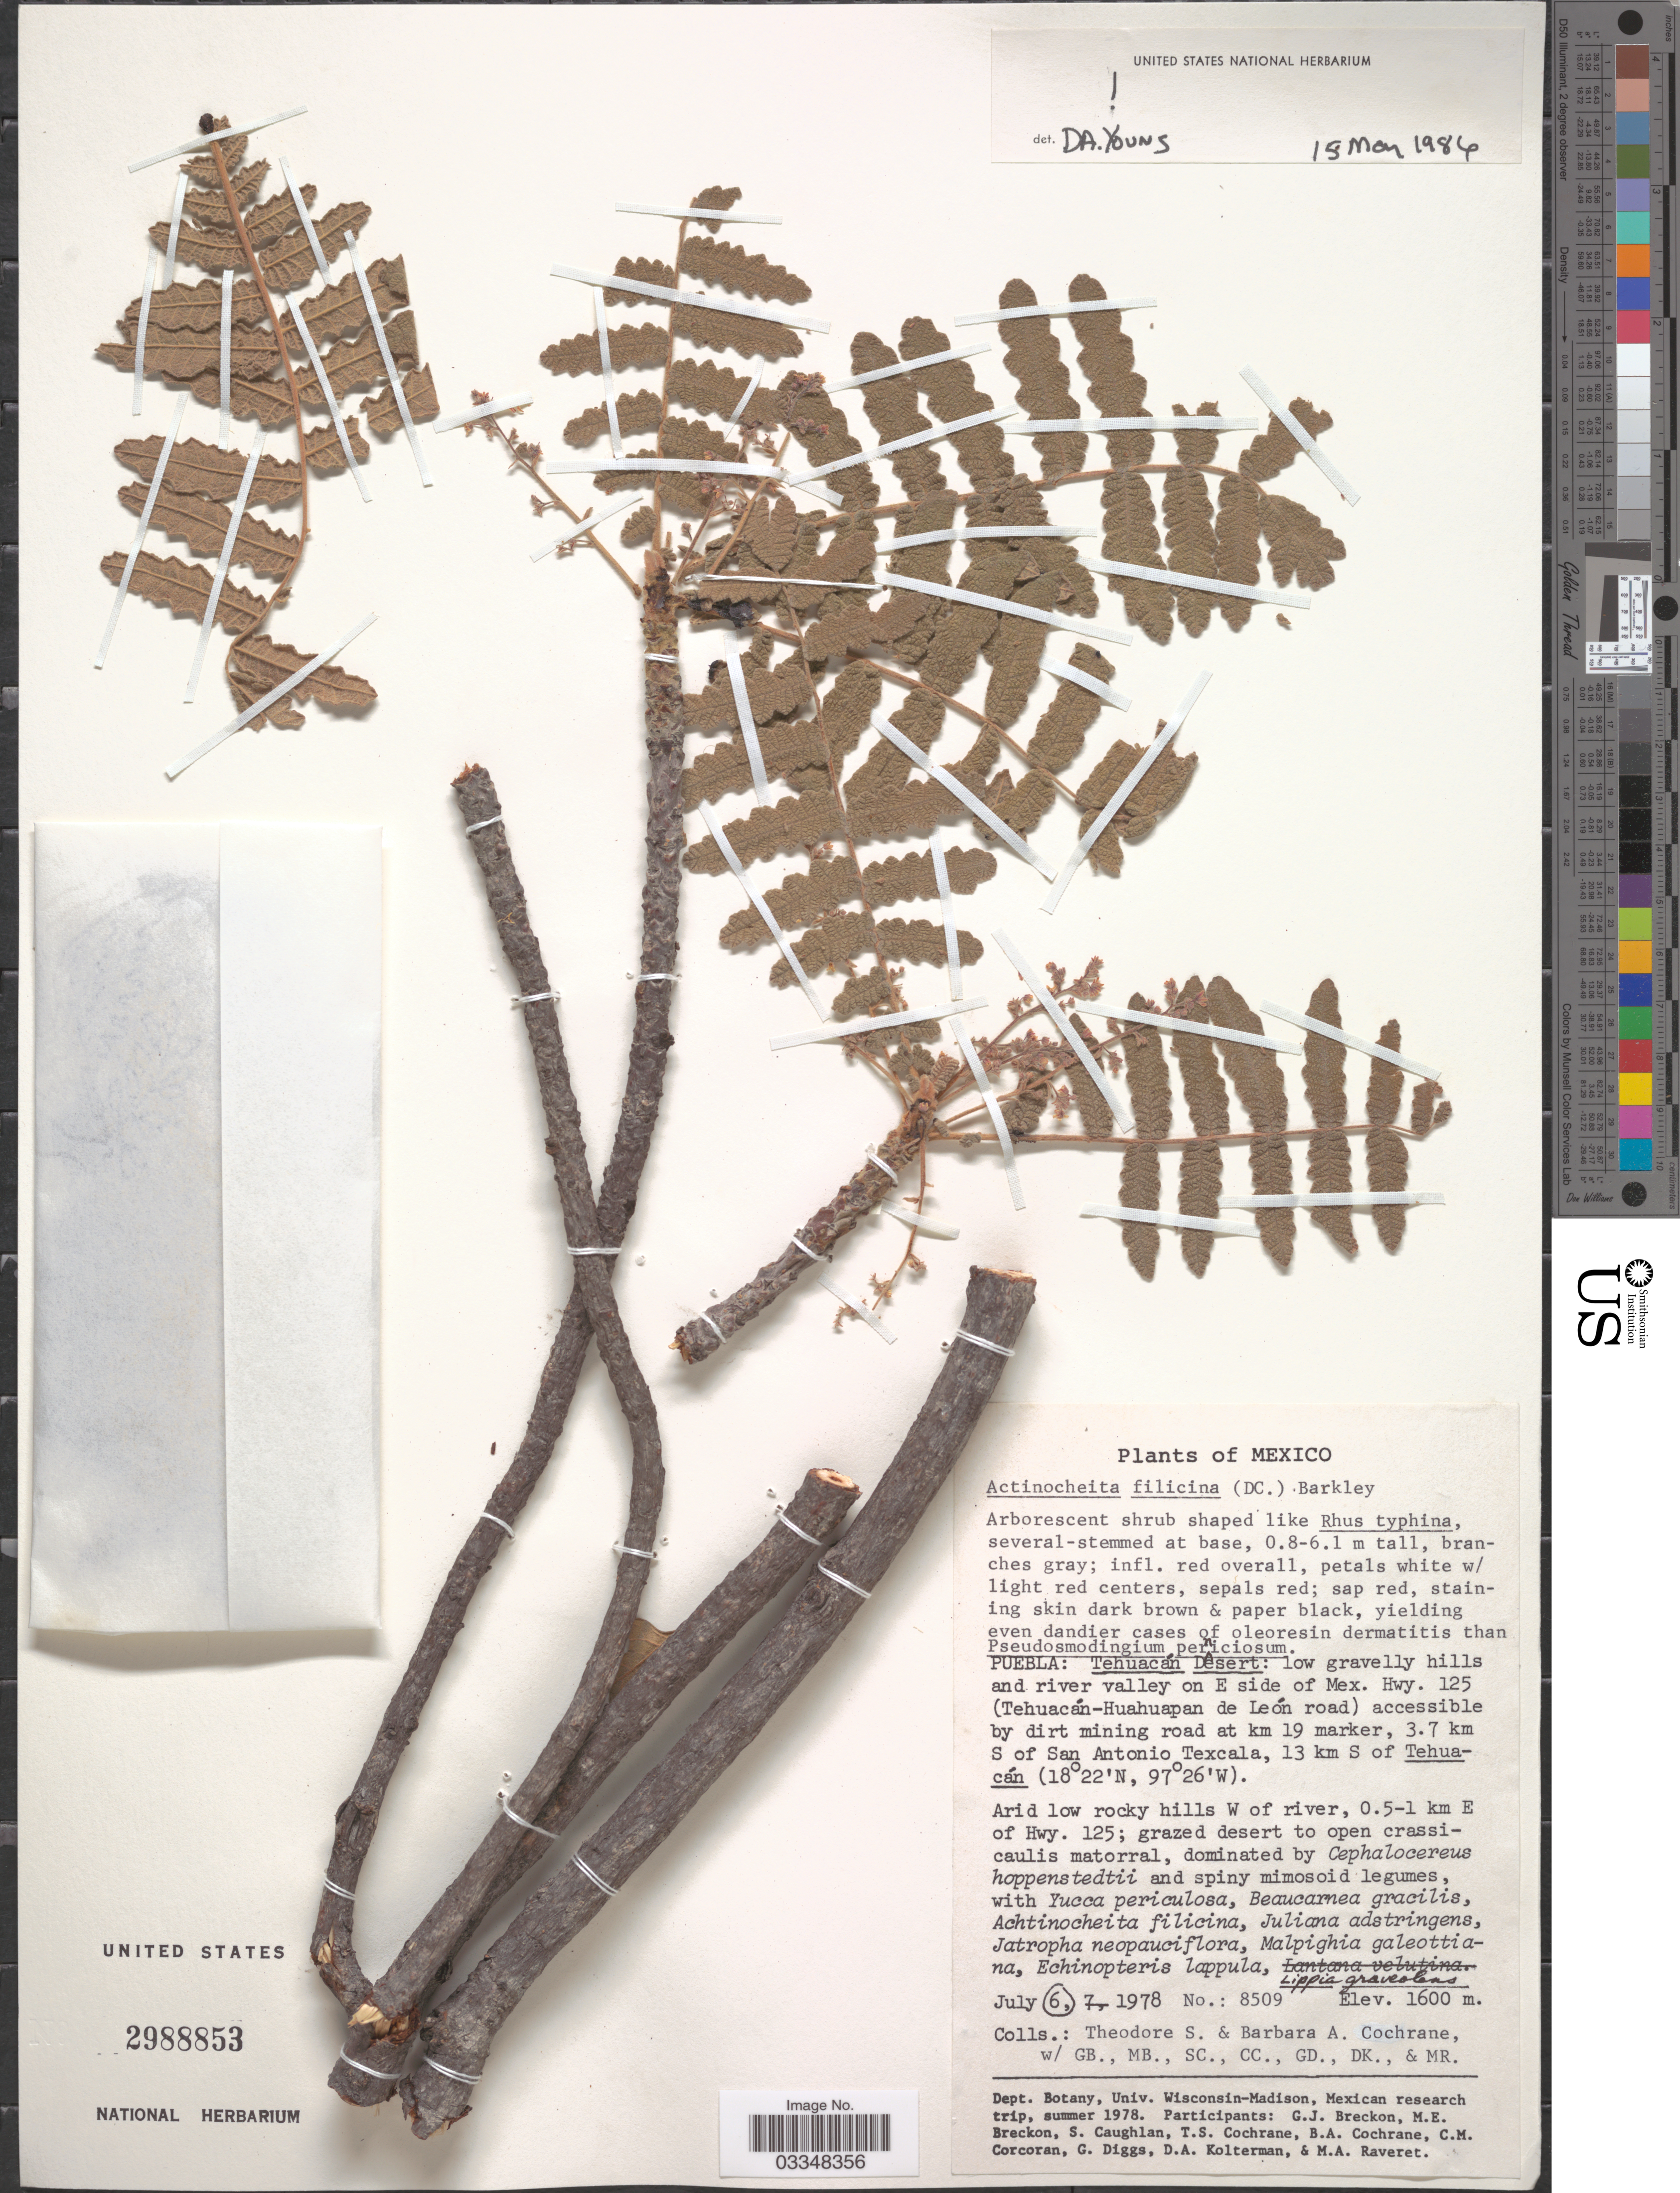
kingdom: Plantae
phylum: Tracheophyta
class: Magnoliopsida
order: Sapindales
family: Anacardiaceae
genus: Actinocheita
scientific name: Actinocheita filicina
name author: (Sessé & Moc. ex DC.) F.A. Barkley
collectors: T. S. Cochrane & B. Cochrane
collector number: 8509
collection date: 1978-07-06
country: Mexico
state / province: Puebla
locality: Tehuacán Desert: low gravelly hills and river valley on E side of Mex. Hwy. 125 (Tehuacán-Huahuapan de León road) accessible by dirt mining road at km 19 marker, 3.7 km S of San Antonio Texcala, 13 km S of Tehuacán. Arid low rocky hills W of river, 0.5-1 km E of Hwy.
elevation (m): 1600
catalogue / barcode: US 2988853